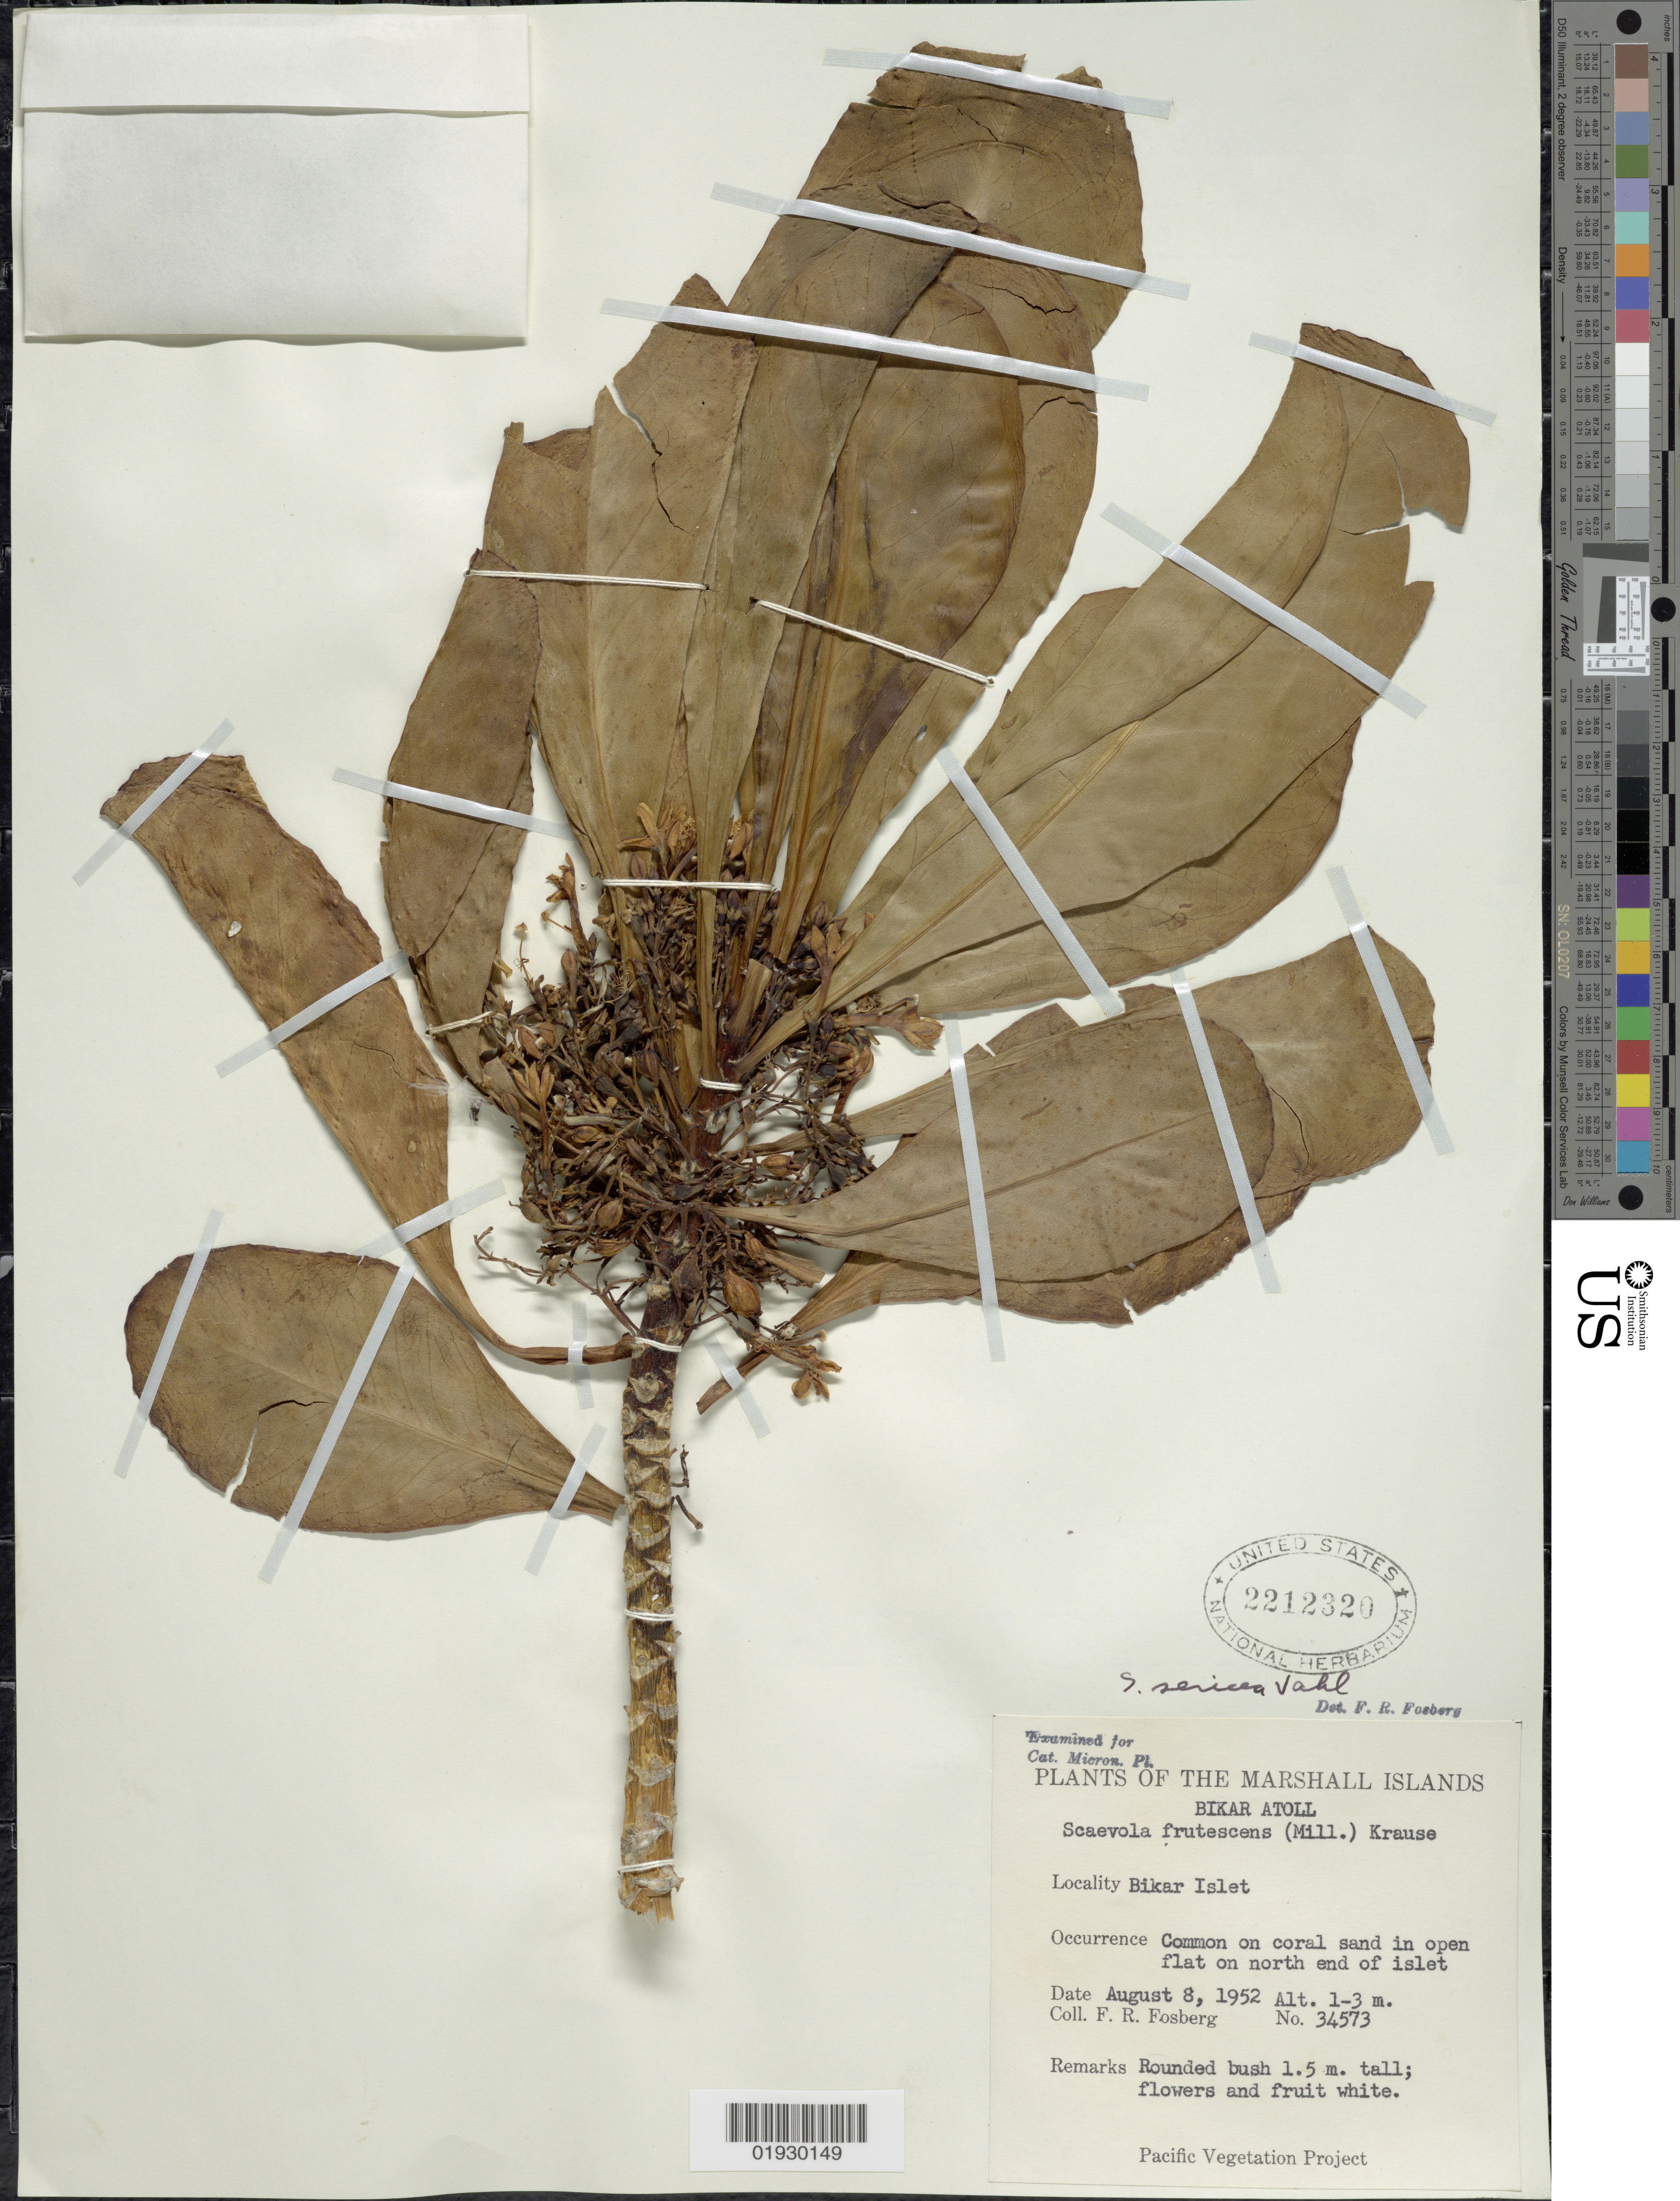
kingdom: Plantae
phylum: Tracheophyta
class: Magnoliopsida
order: Asterales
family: Goodeniaceae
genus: Scaevola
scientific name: Scaevola taccada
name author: (Gaertn.) Roxb.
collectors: F. R. Fosberg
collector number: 34573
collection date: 1952-08-08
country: Marshall Islands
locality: Bikar Atoll. Bikar Islet.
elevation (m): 1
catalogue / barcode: US 2212320